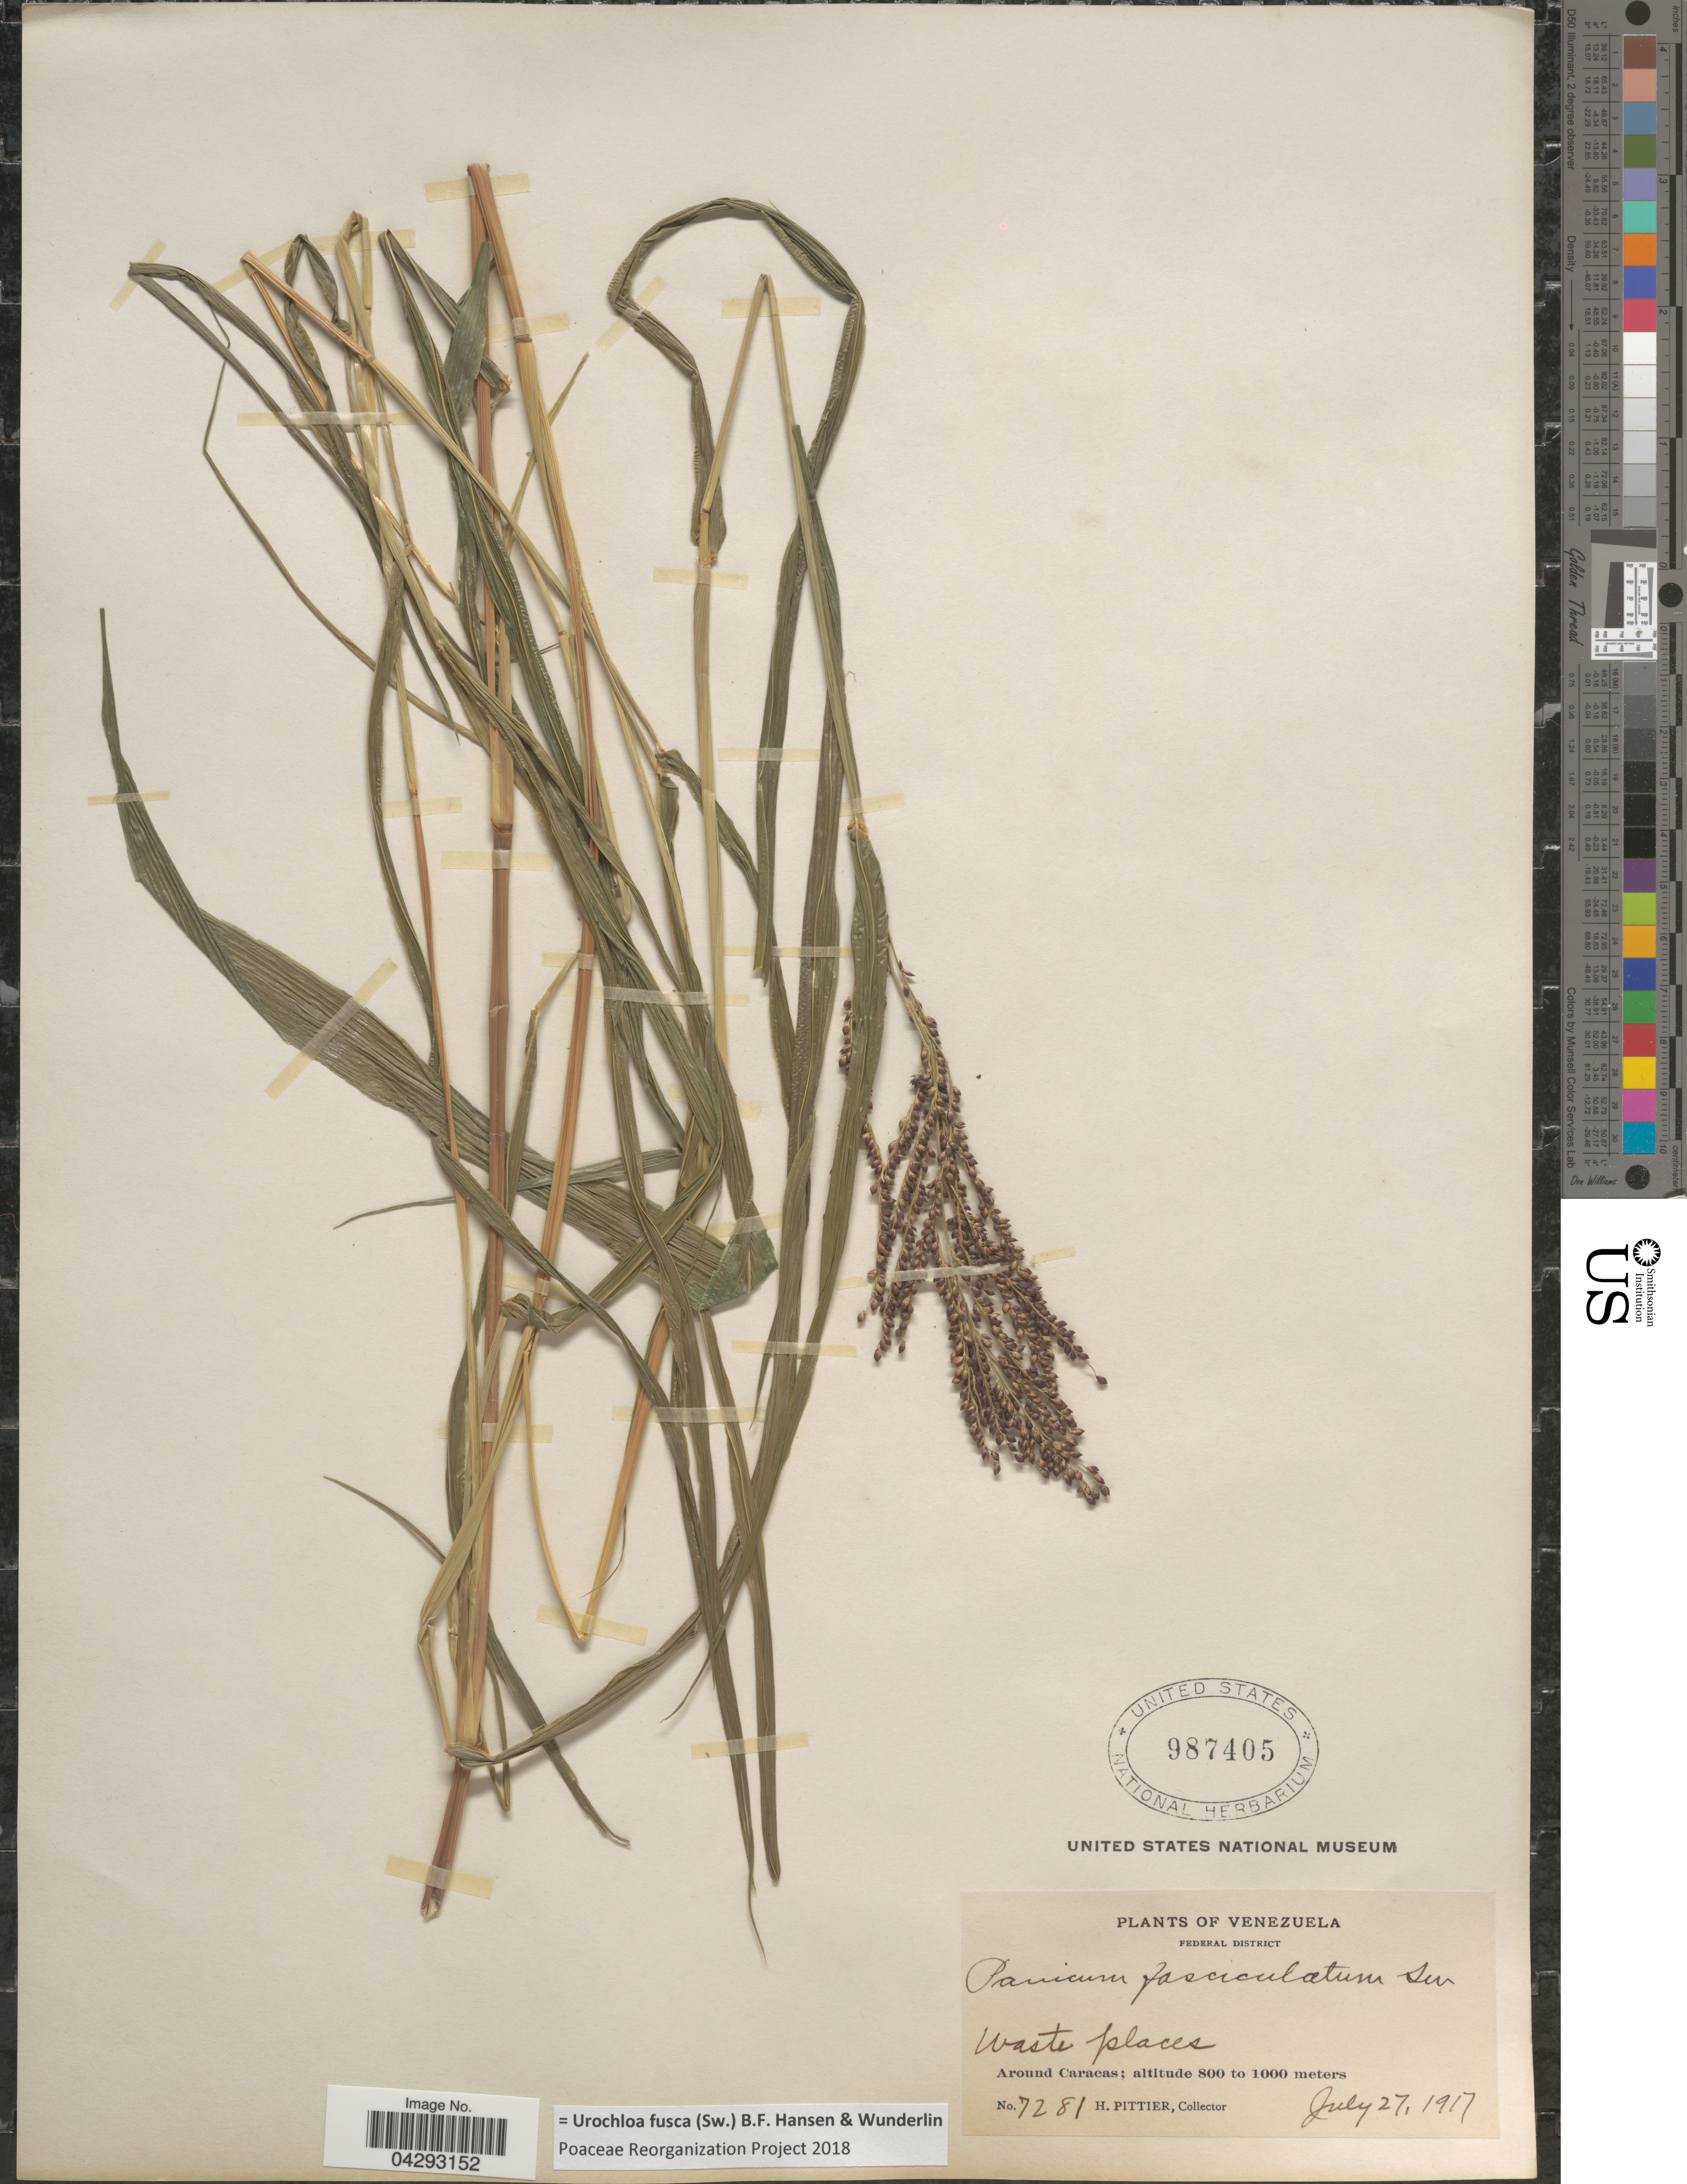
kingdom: Plantae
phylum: Tracheophyta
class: Liliopsida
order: Poales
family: Poaceae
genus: Urochloa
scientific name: Urochloa fusca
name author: (Sw.) B.F. Hansen & Wunderlin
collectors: H. F. Pittier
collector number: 7281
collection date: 1917-07-27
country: Venezuela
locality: Federal District. Waste places. Around Caracas.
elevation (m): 800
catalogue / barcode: US 987405